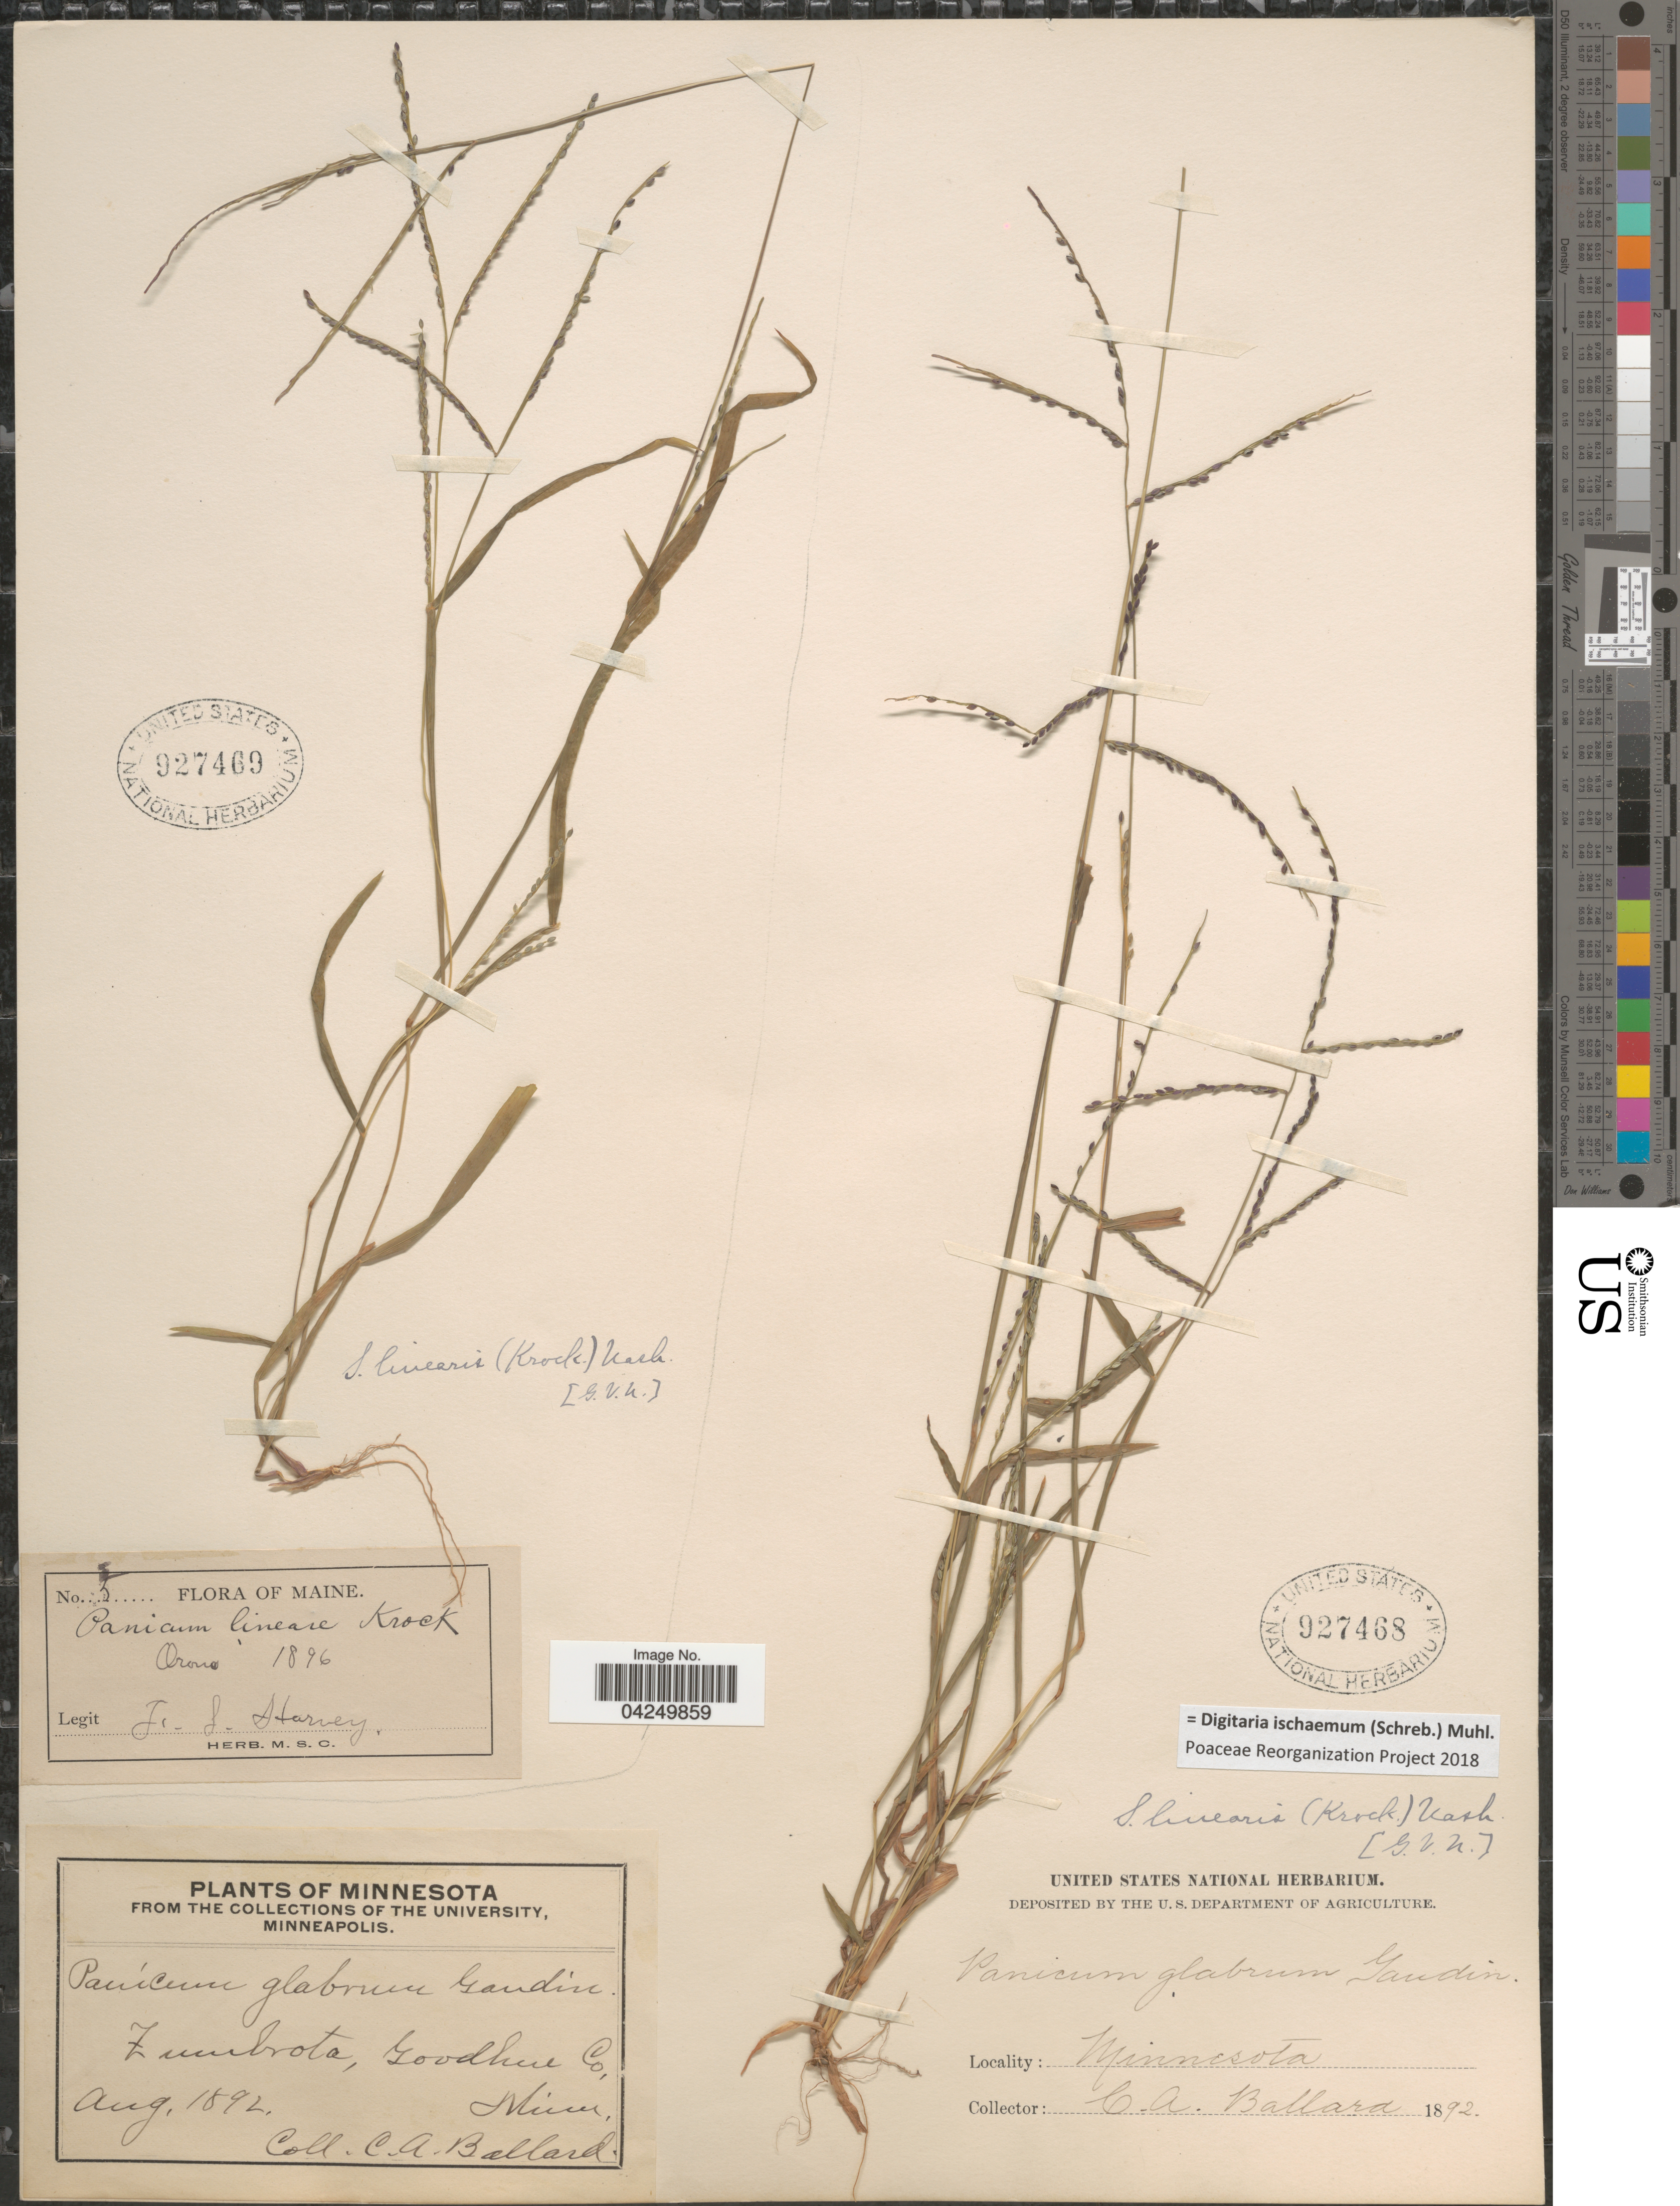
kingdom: Plantae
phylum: Tracheophyta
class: Liliopsida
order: Poales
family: Poaceae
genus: Digitaria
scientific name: Digitaria ischaemum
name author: (Schreber) Schreber ex Muhl.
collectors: C. A. Ballard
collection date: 1892-08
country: United States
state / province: Minnesota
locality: Zumbrota, Goodhue Co.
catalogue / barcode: US 927468-2